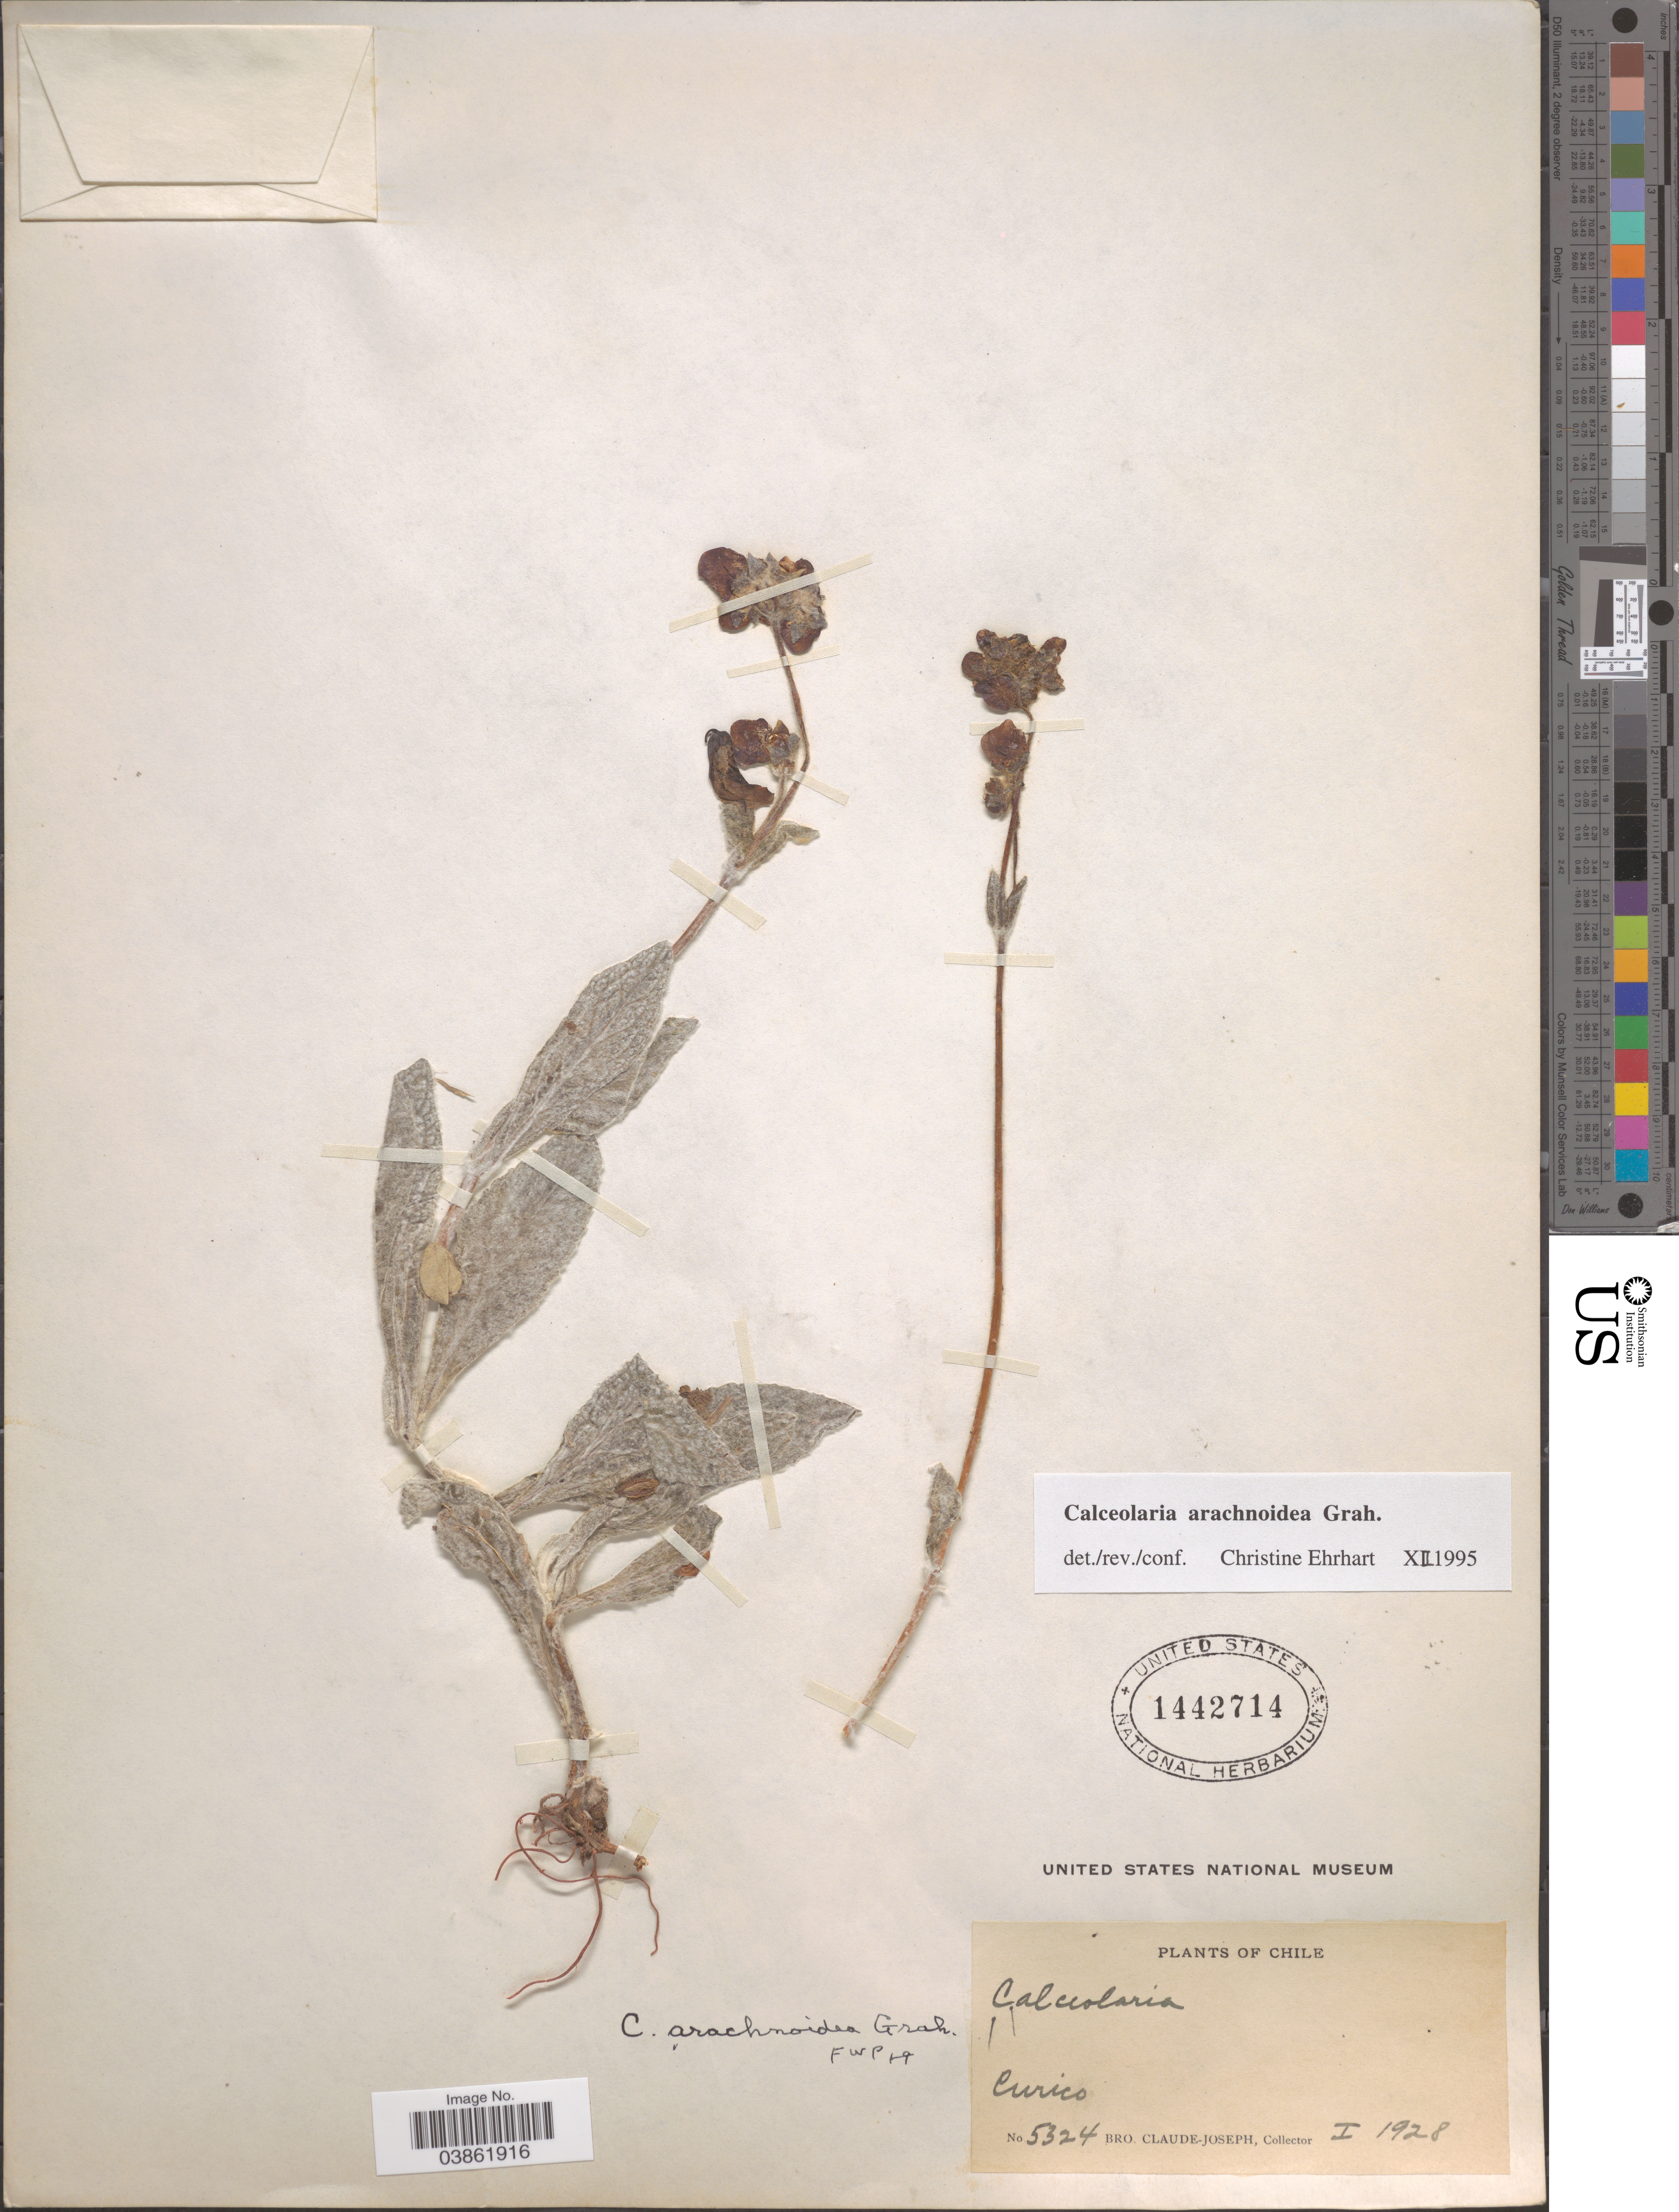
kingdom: Plantae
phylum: Tracheophyta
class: Magnoliopsida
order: Lamiales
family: Calceolariaceae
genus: Calceolaria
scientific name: Calceolaria arachnoidea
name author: Graham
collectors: Bro. Claude-Joseph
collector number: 5324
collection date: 1928-01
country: Chile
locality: Curico.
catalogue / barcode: US 1442714